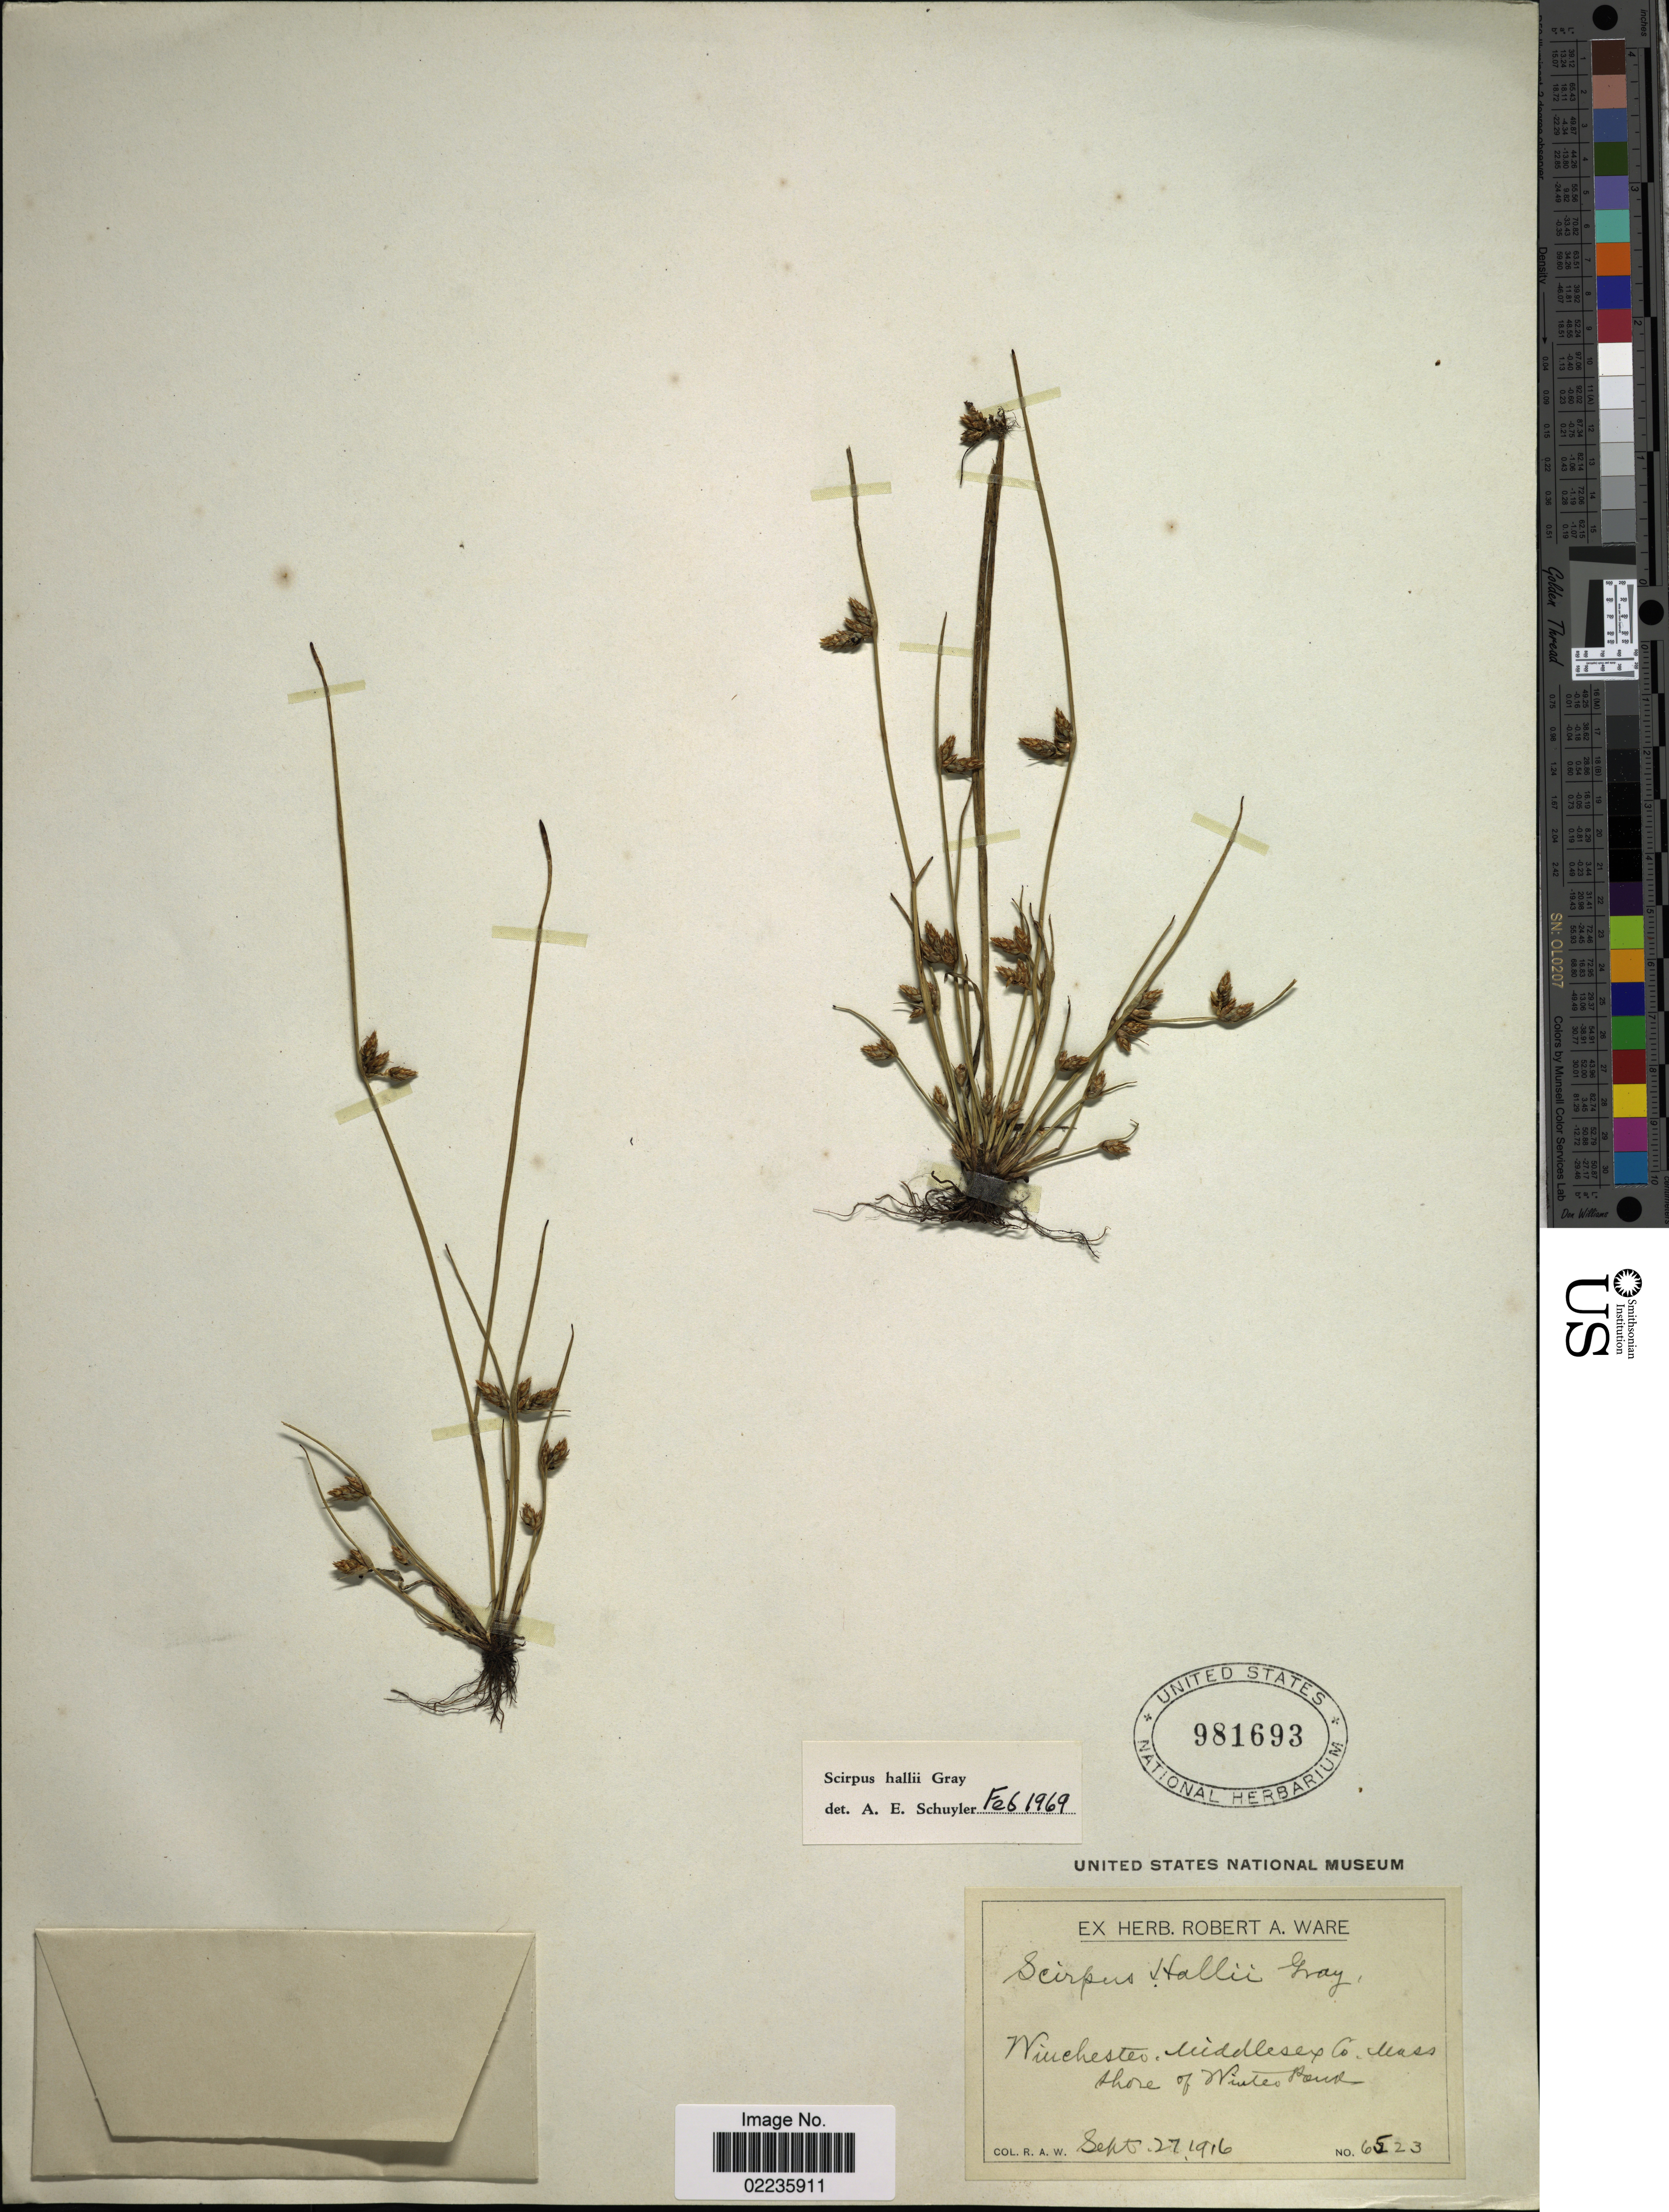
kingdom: Plantae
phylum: Tracheophyta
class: Liliopsida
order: Poales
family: Cyperaceae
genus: Schoenoplectus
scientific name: Schoenoplectus hallii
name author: (A. Gray) S.G. Sm.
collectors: R. Ware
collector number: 6523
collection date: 1916-09-27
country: United States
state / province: Massachusetts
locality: Winchester. Middlesex Co., shore of Winter Pond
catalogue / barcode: US 981693